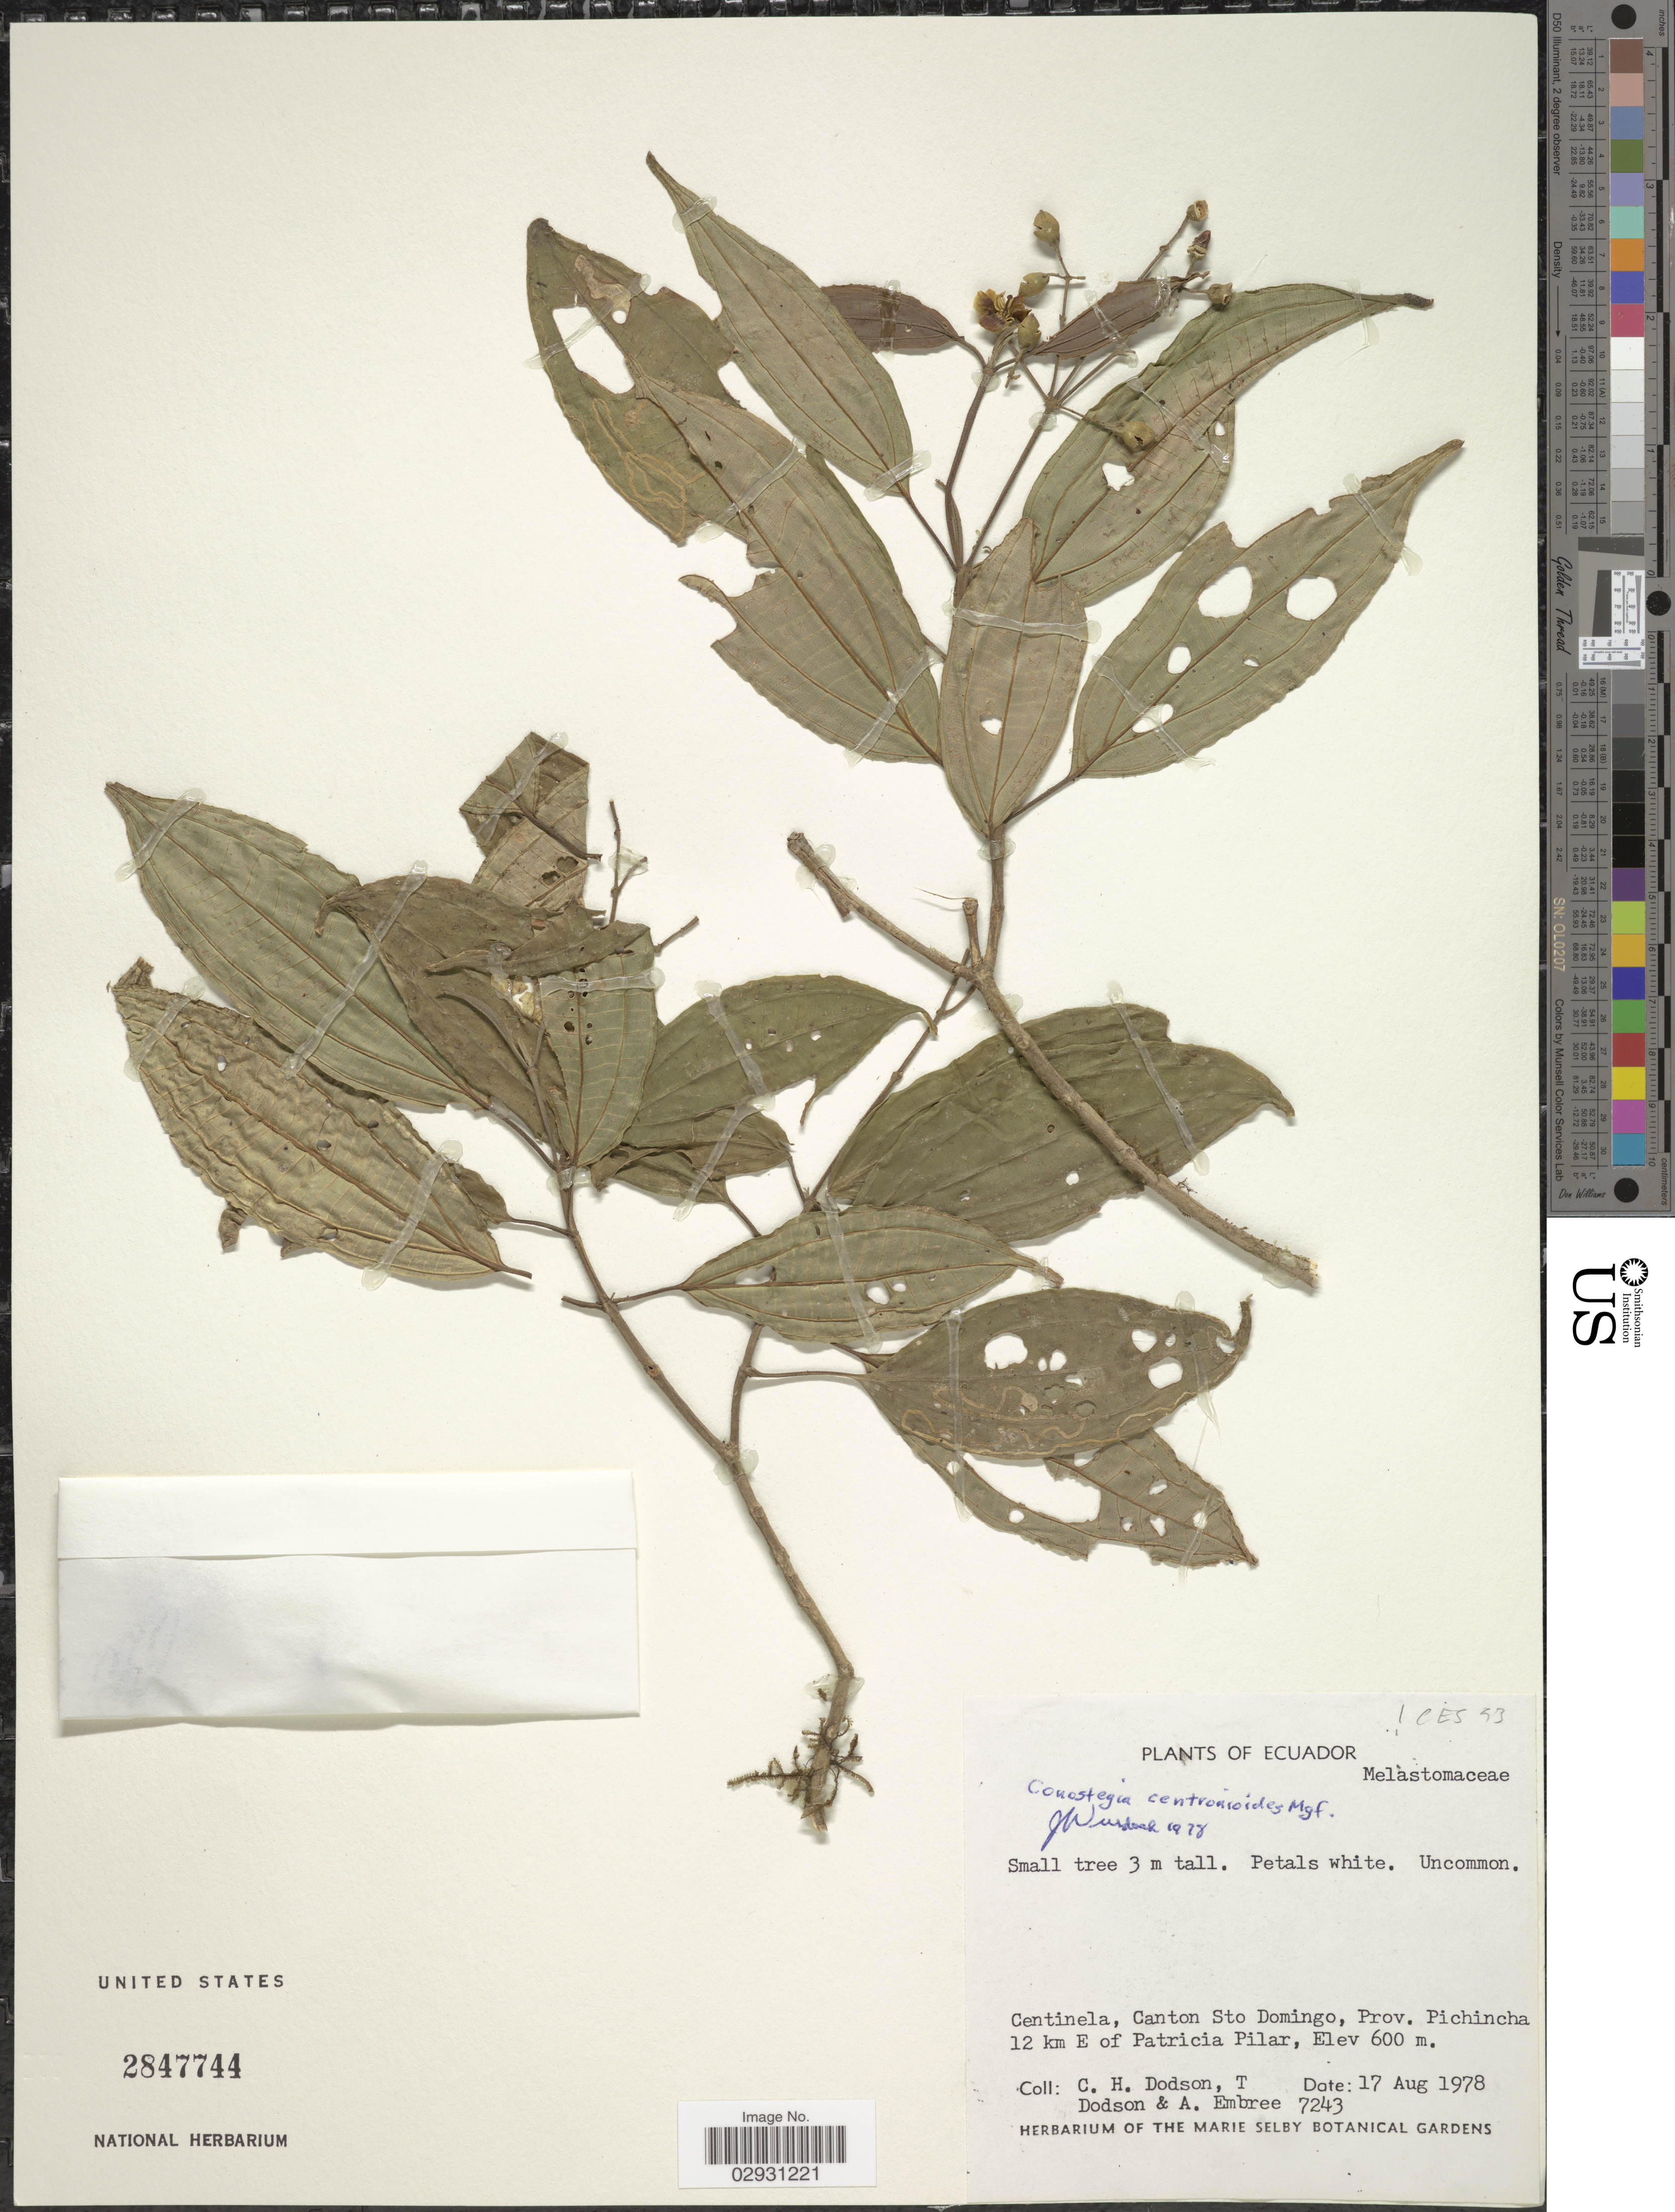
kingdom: Plantae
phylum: Tracheophyta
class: Magnoliopsida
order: Myrtales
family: Melastomataceae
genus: Conostegia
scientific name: Conostegia centronioides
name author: Markgr.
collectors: C. H. Dodson, T. Dodson & A. Embree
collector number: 7243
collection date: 1978-08-17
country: Ecuador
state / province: Pichincha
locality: Centinela, Canton Sto Domingo, 12 km E of Patricia Pilar.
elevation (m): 600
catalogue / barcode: US 2847744